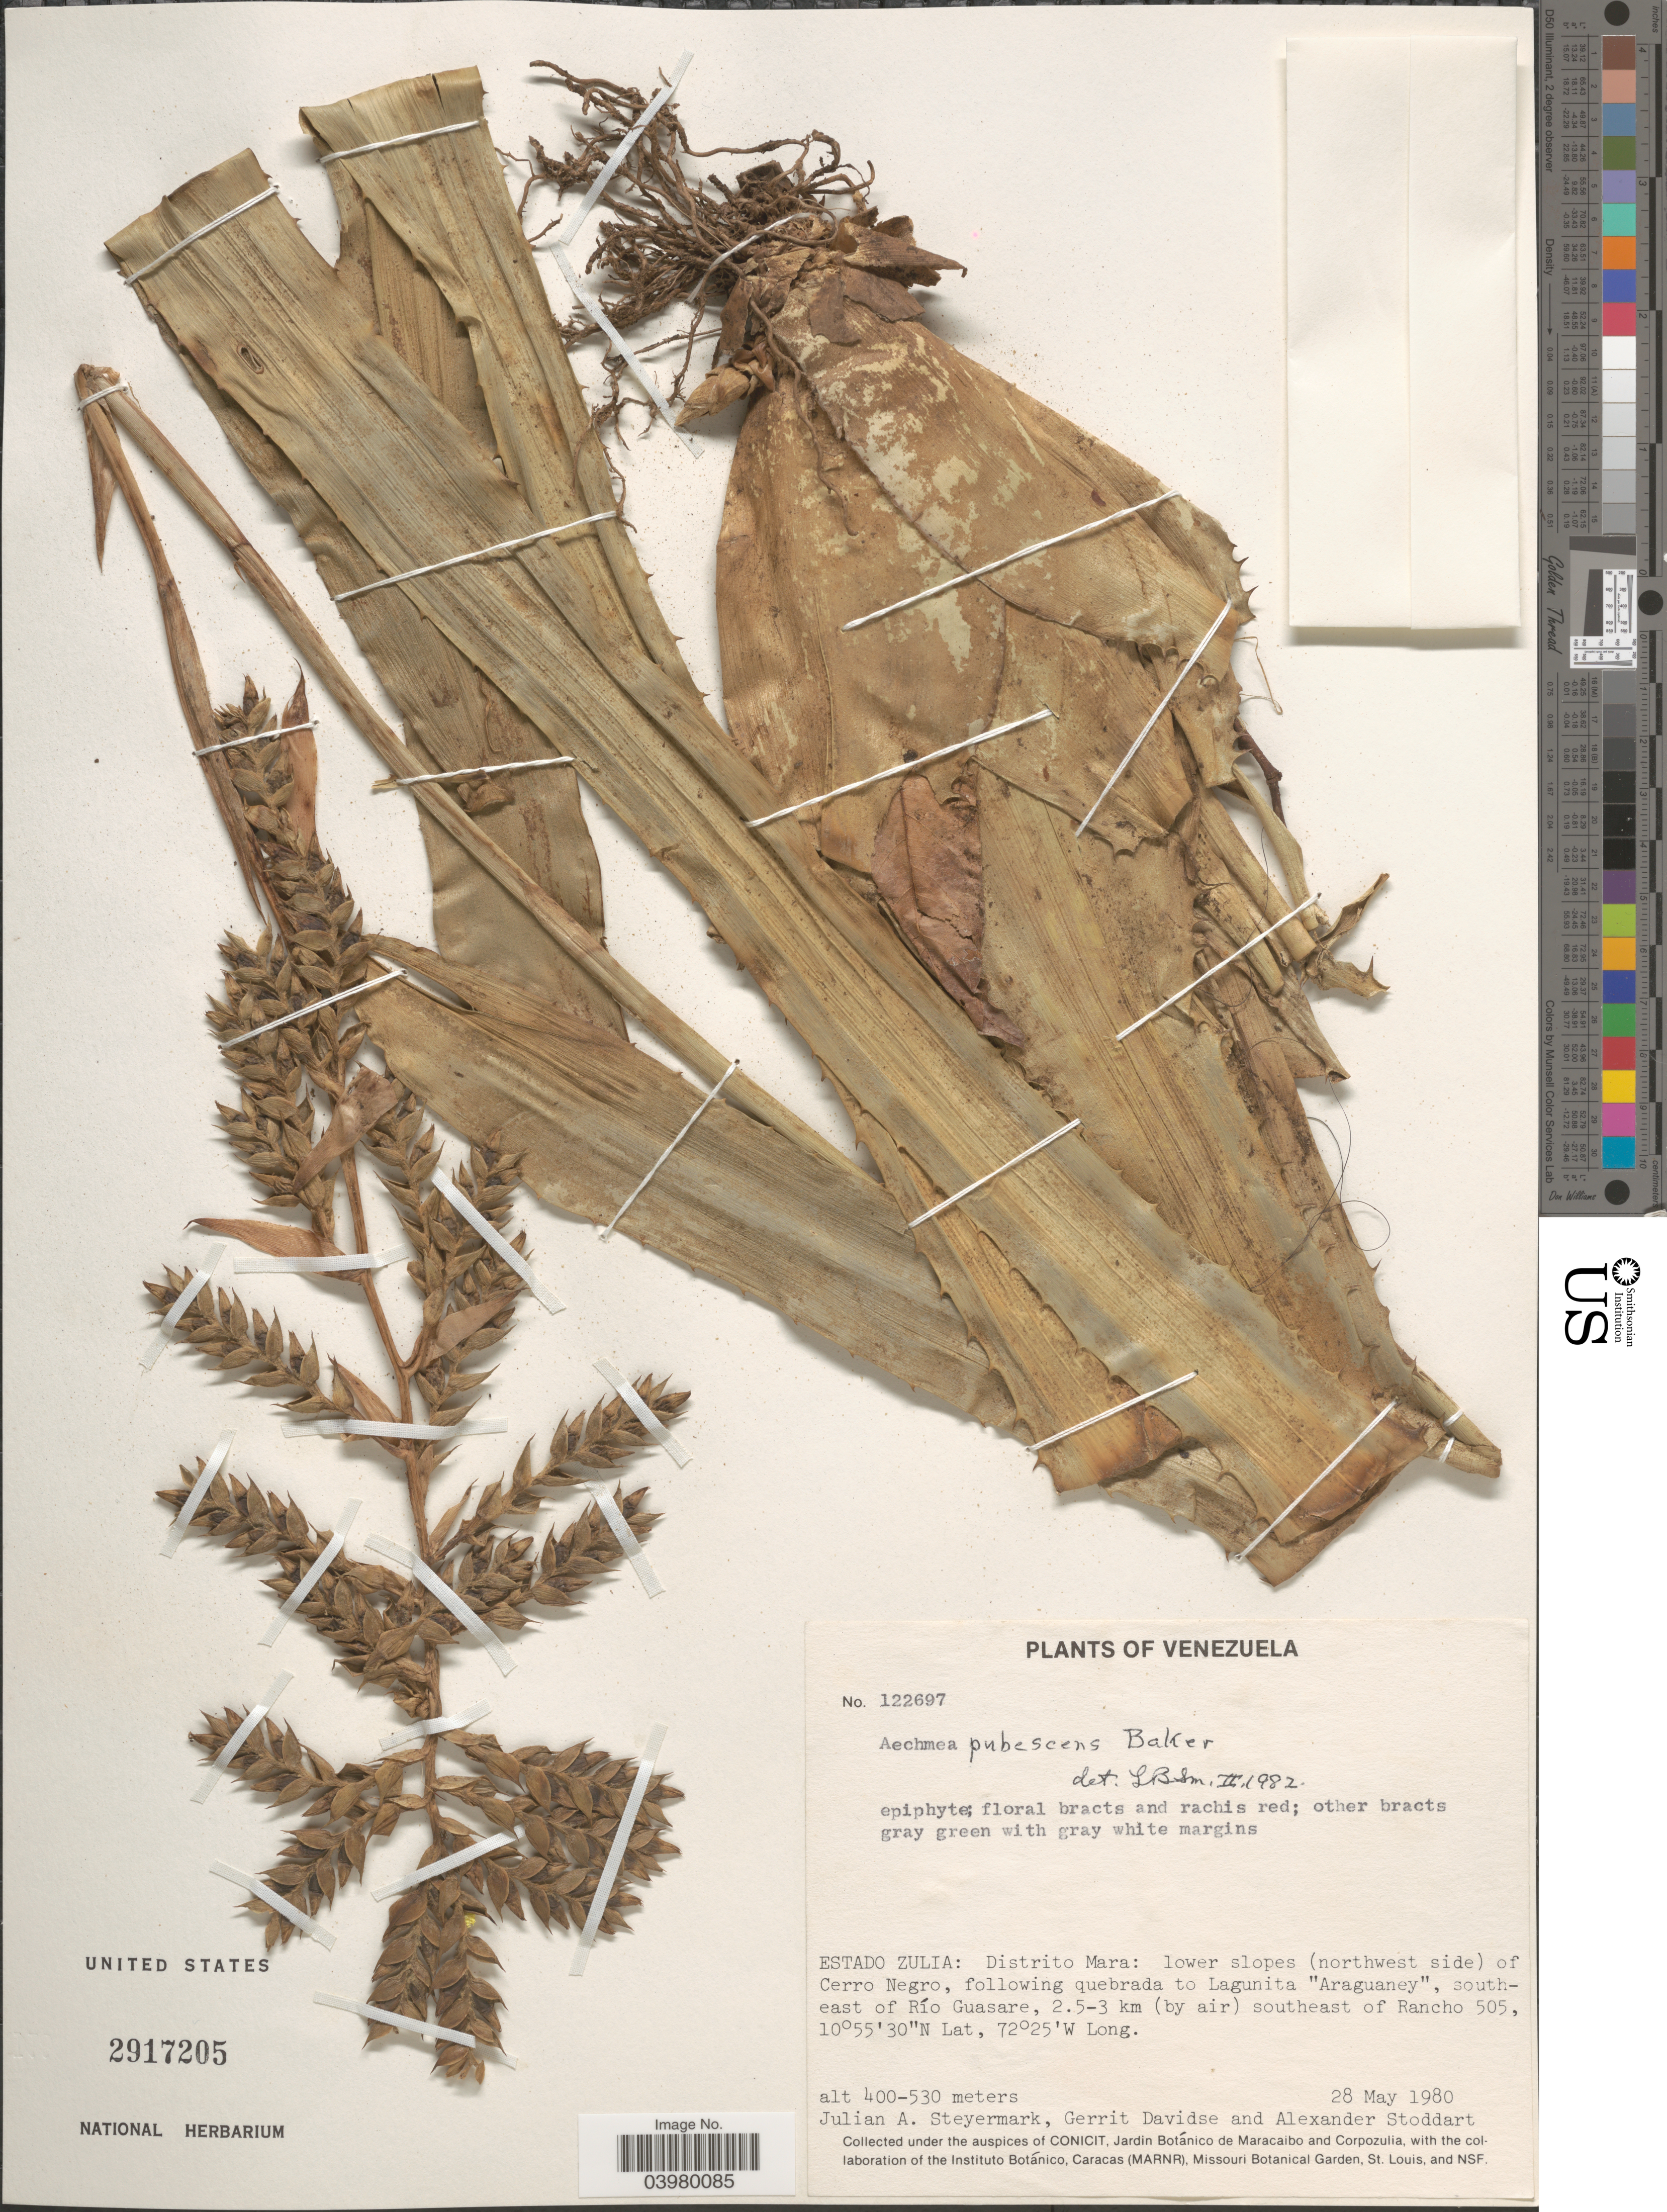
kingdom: Plantae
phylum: Tracheophyta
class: Liliopsida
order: Poales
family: Bromeliaceae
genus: Aechmea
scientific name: Aechmea pubescens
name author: Baker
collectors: J. Steyermark, G. Davidse & A. Stoddart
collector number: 122697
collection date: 1980-05-28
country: Venezuela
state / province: Zulia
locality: Distrito Mara: lower slopes (northwest side) of Cerro Negro, following quebrada to Lagunita 'Araguaney', southeast of Río Guasare, 2.5-3 km (by air) southeast of Rancho 505.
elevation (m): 400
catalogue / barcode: US 2917205